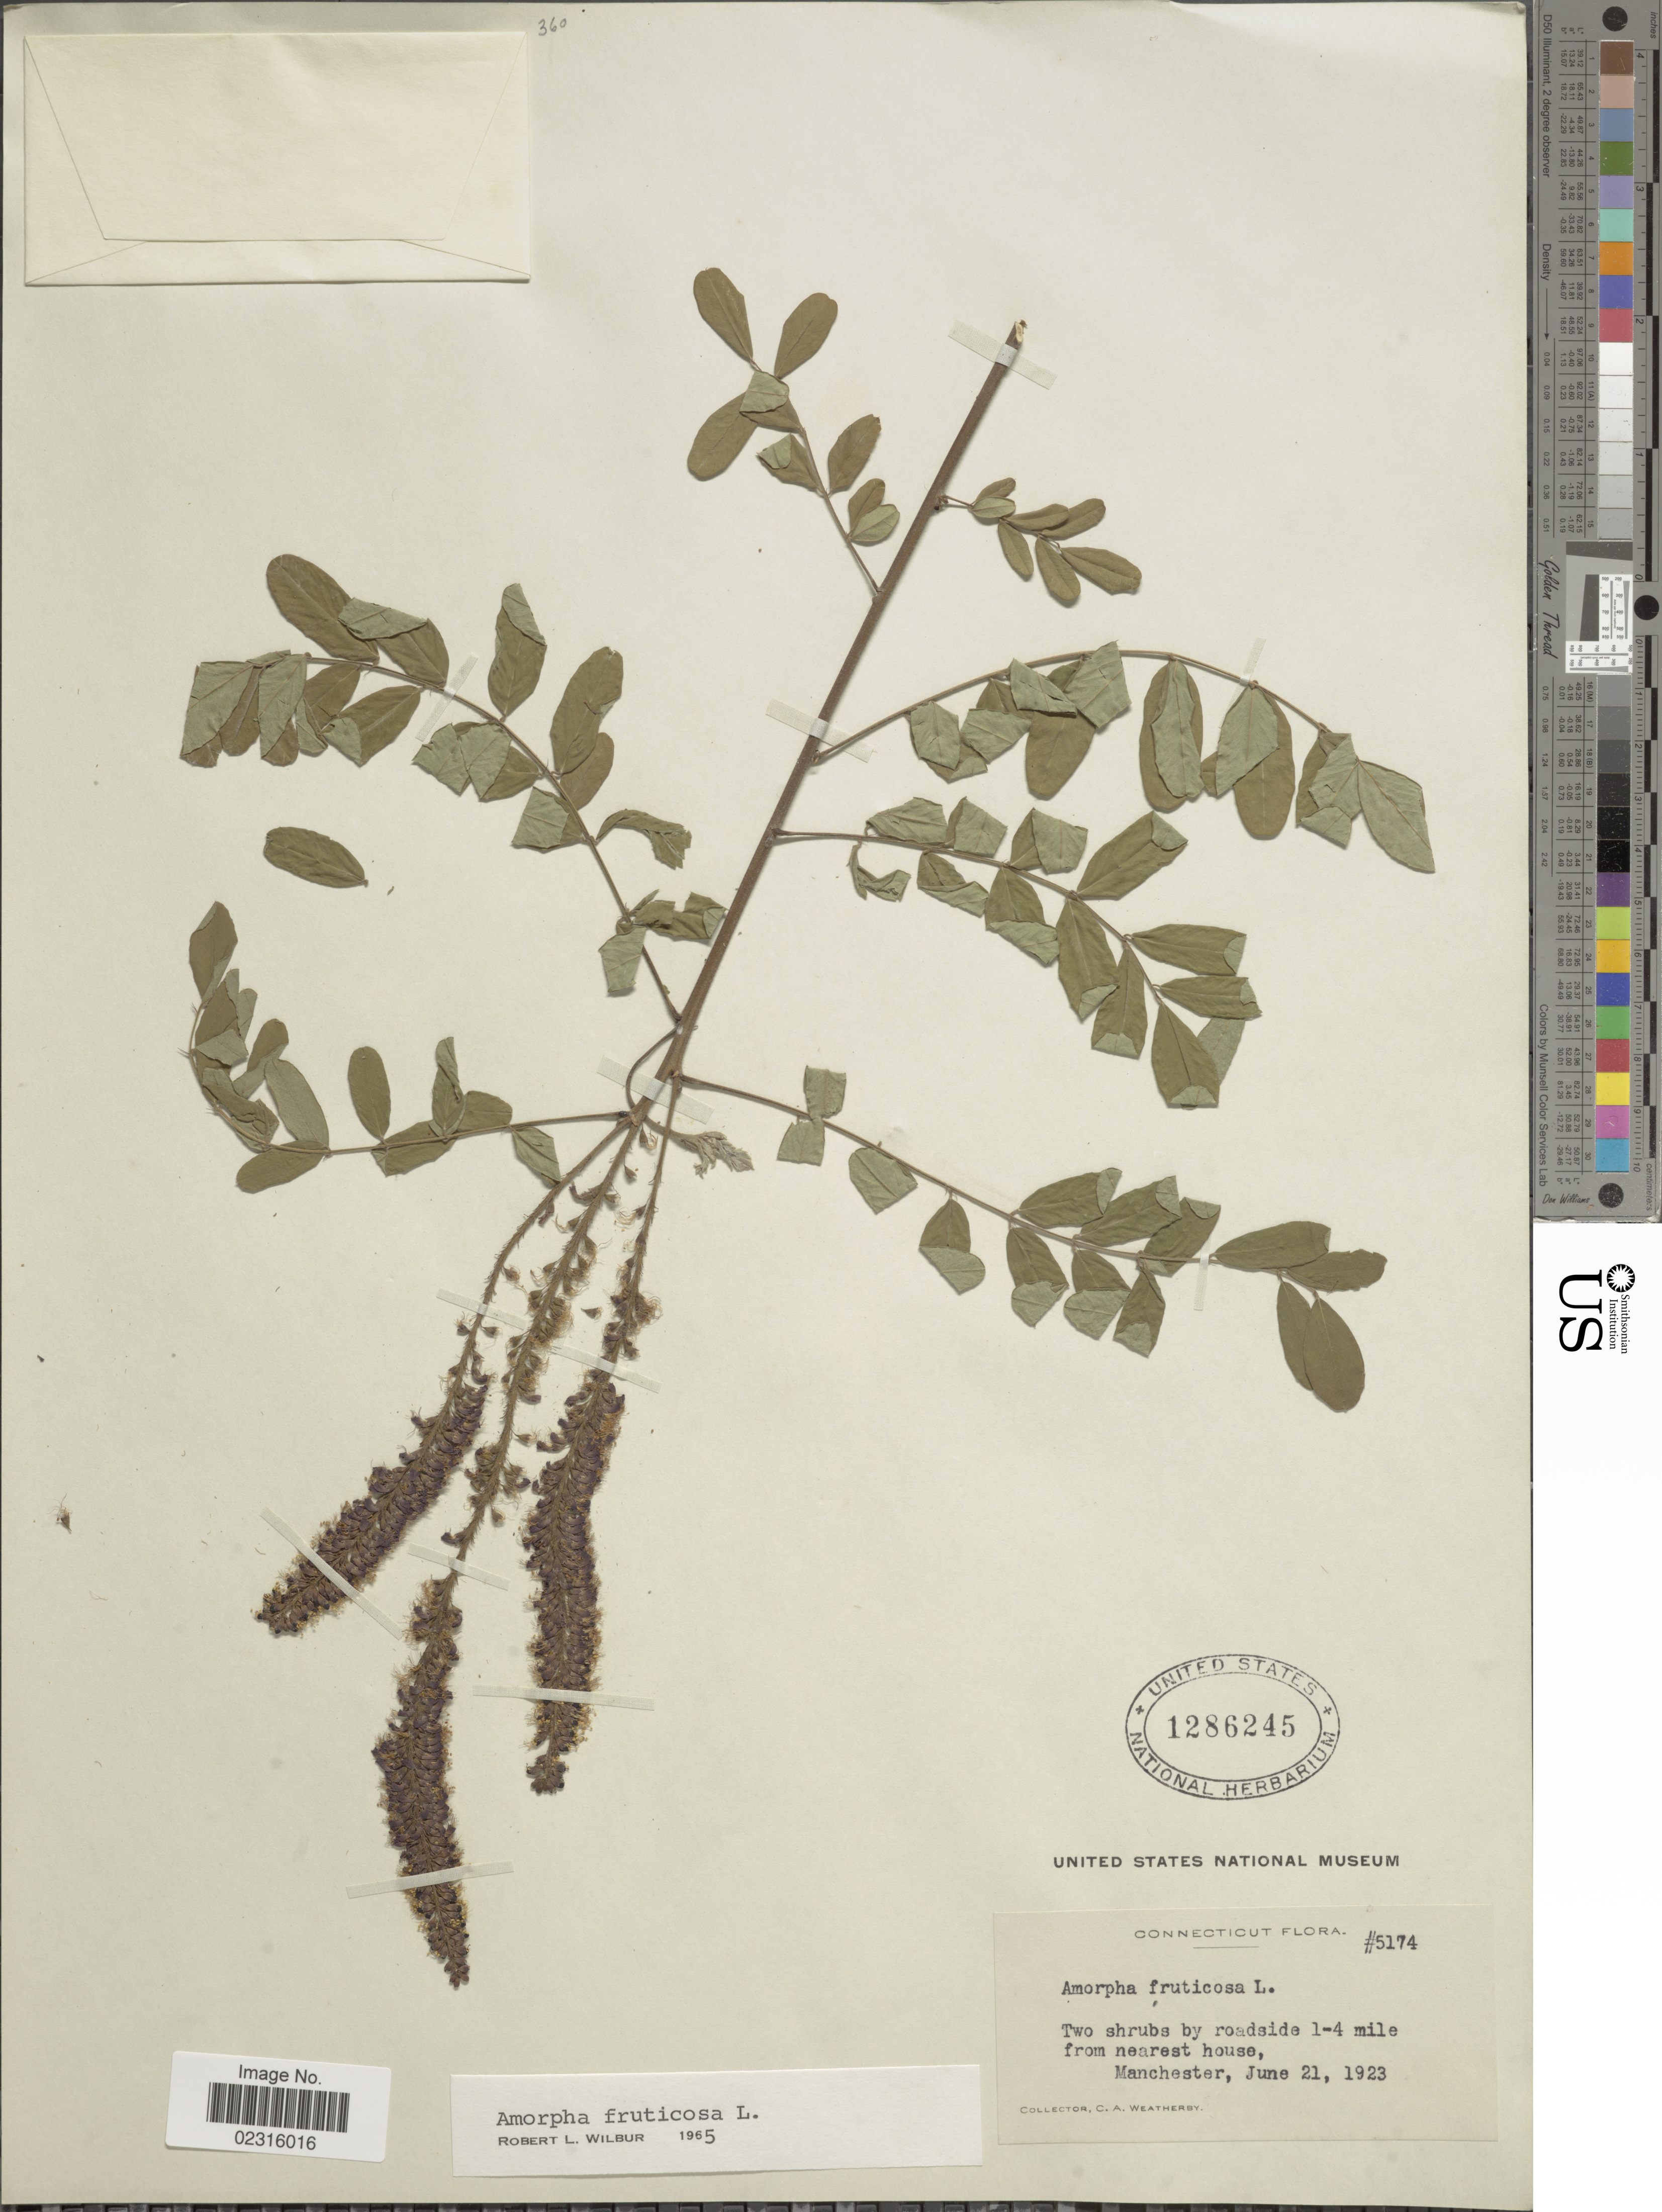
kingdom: Plantae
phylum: Tracheophyta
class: Magnoliopsida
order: Fabales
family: Fabaceae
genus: Amorpha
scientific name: Amorpha fruticosa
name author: L.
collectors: C. A. Weatherby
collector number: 5174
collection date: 1923-06-21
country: United States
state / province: Connecticut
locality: By roadside 1-4 mile from nearest house, Manchester.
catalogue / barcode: US 1286245